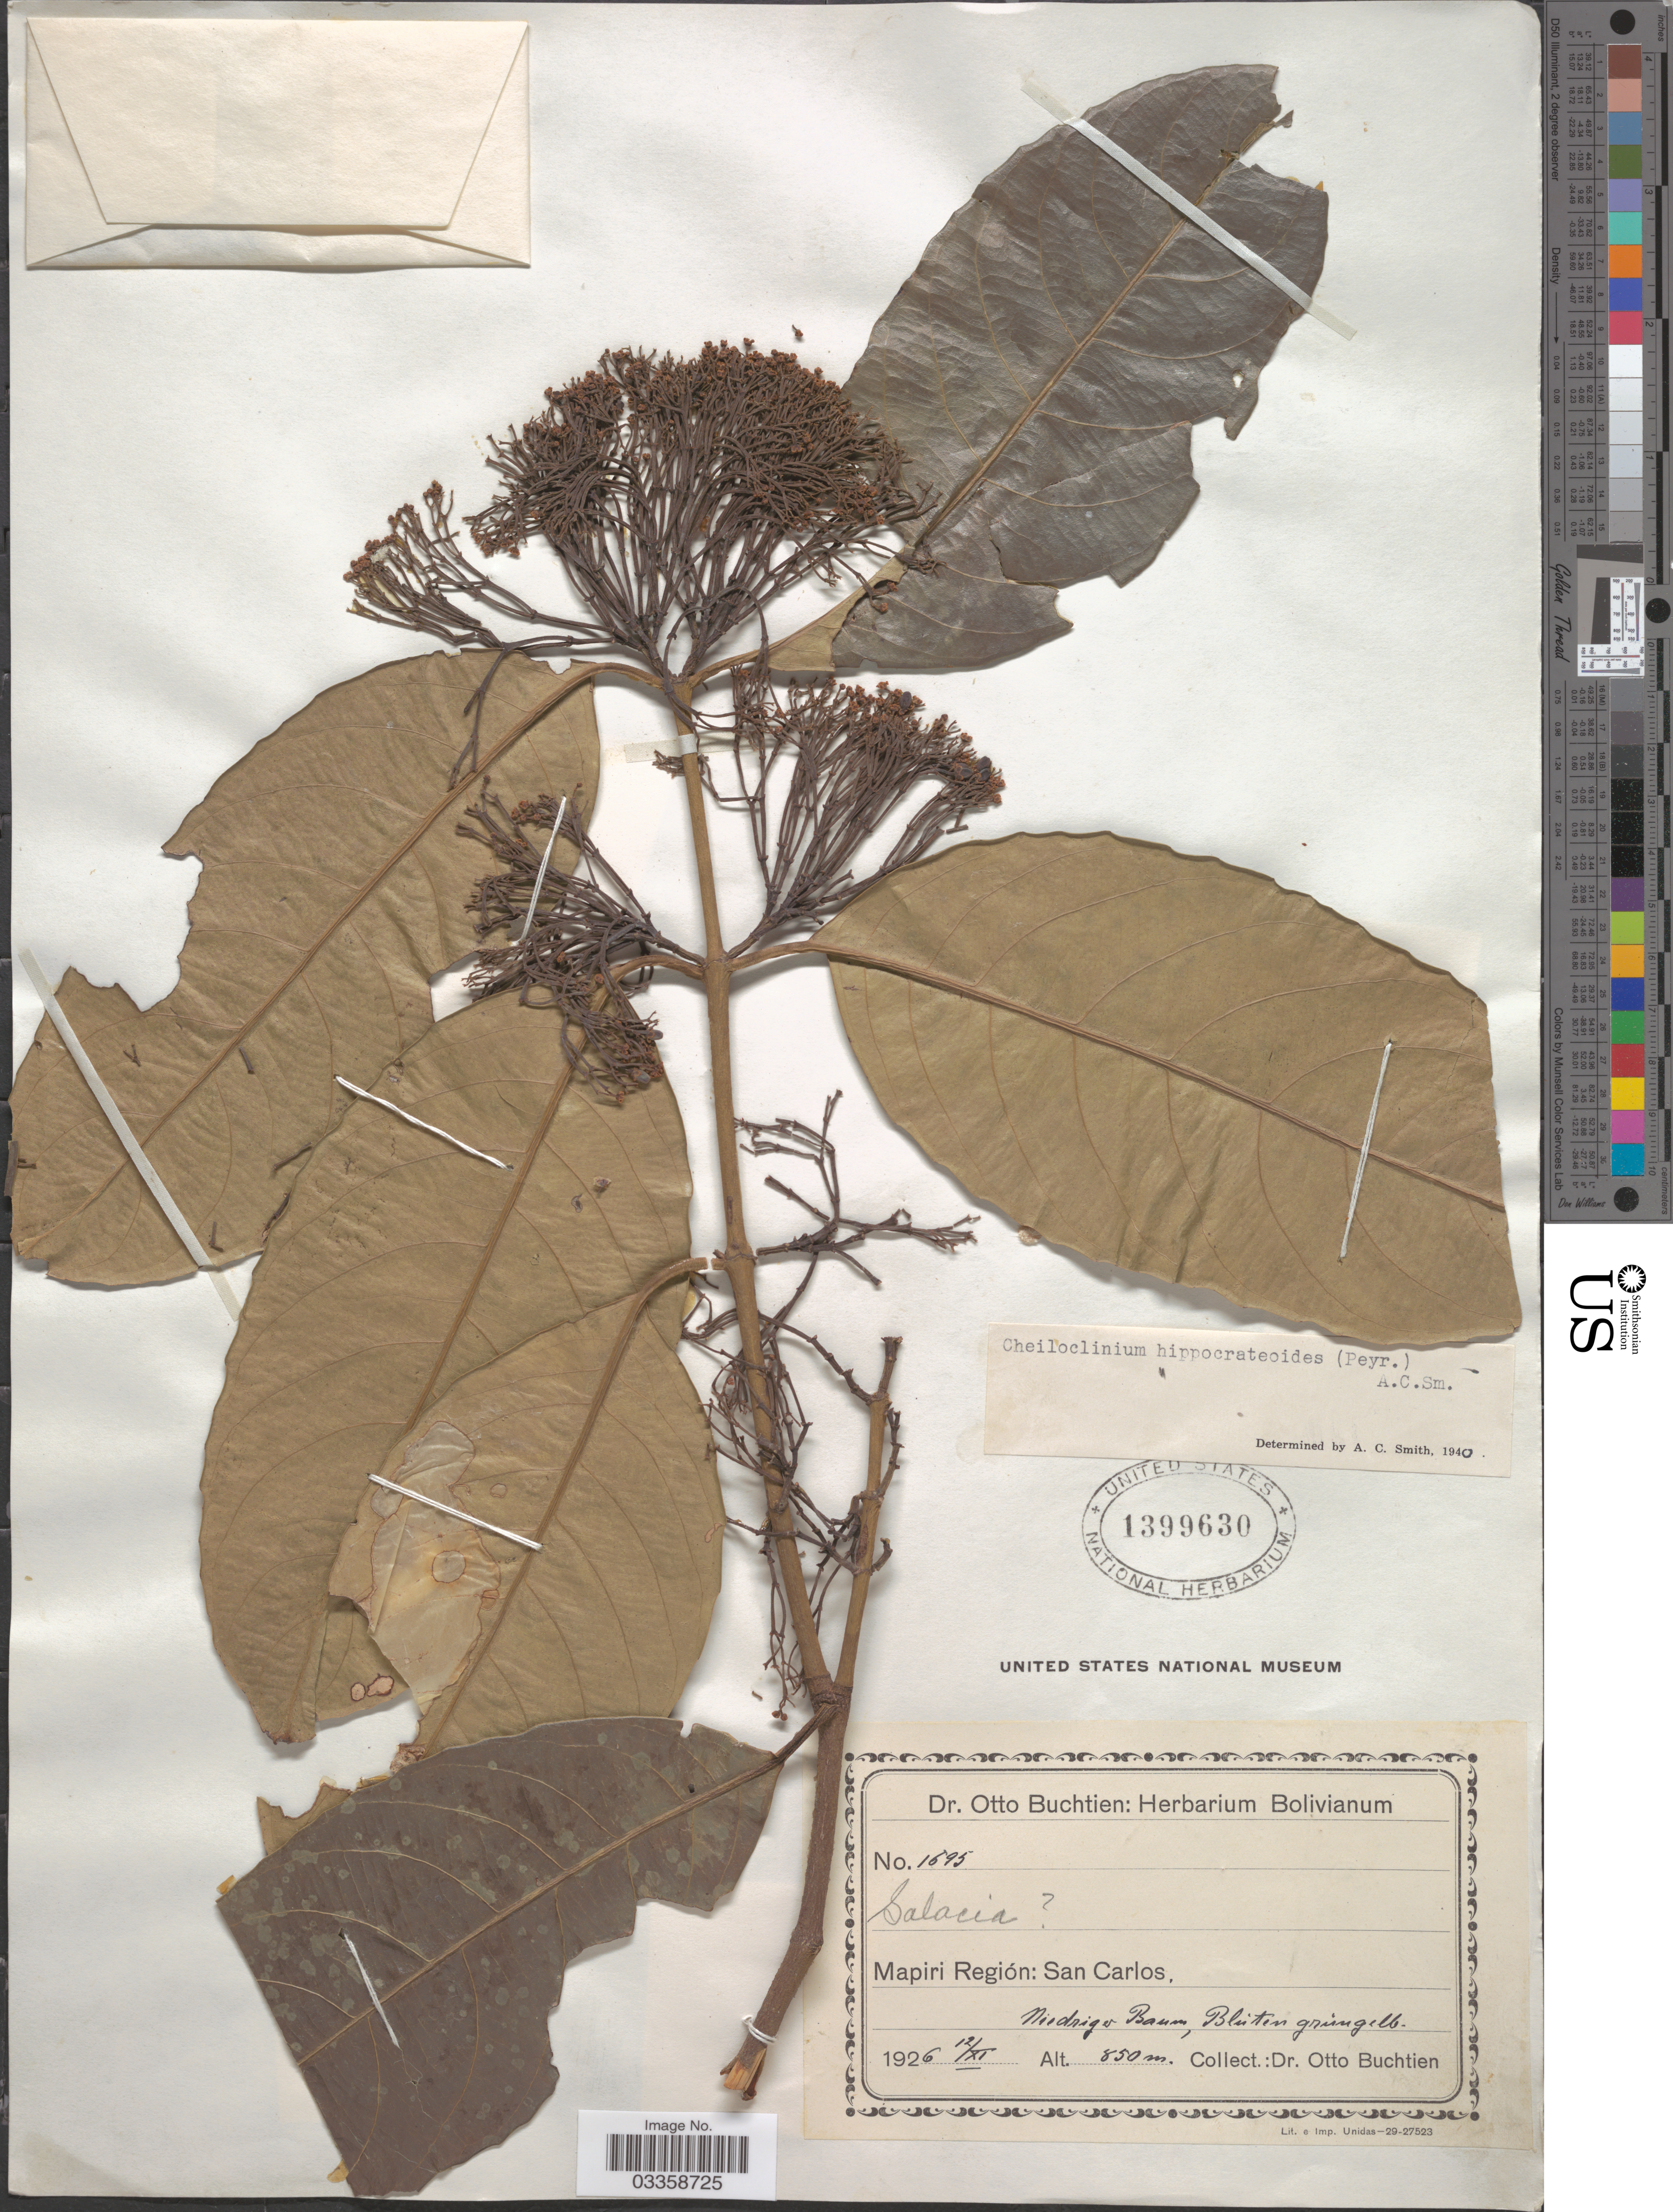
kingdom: Plantae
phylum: Tracheophyta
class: Magnoliopsida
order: Celastrales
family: Celastraceae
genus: Cheiloclinium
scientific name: Cheiloclinium hippocrateoides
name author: (Peyr.) A.C. Sm.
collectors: O. Buchtien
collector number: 1695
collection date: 1926-11-12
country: Bolivia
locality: Mapiri Región: San Carlos, Niedriger Baum.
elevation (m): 850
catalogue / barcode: US 1399630